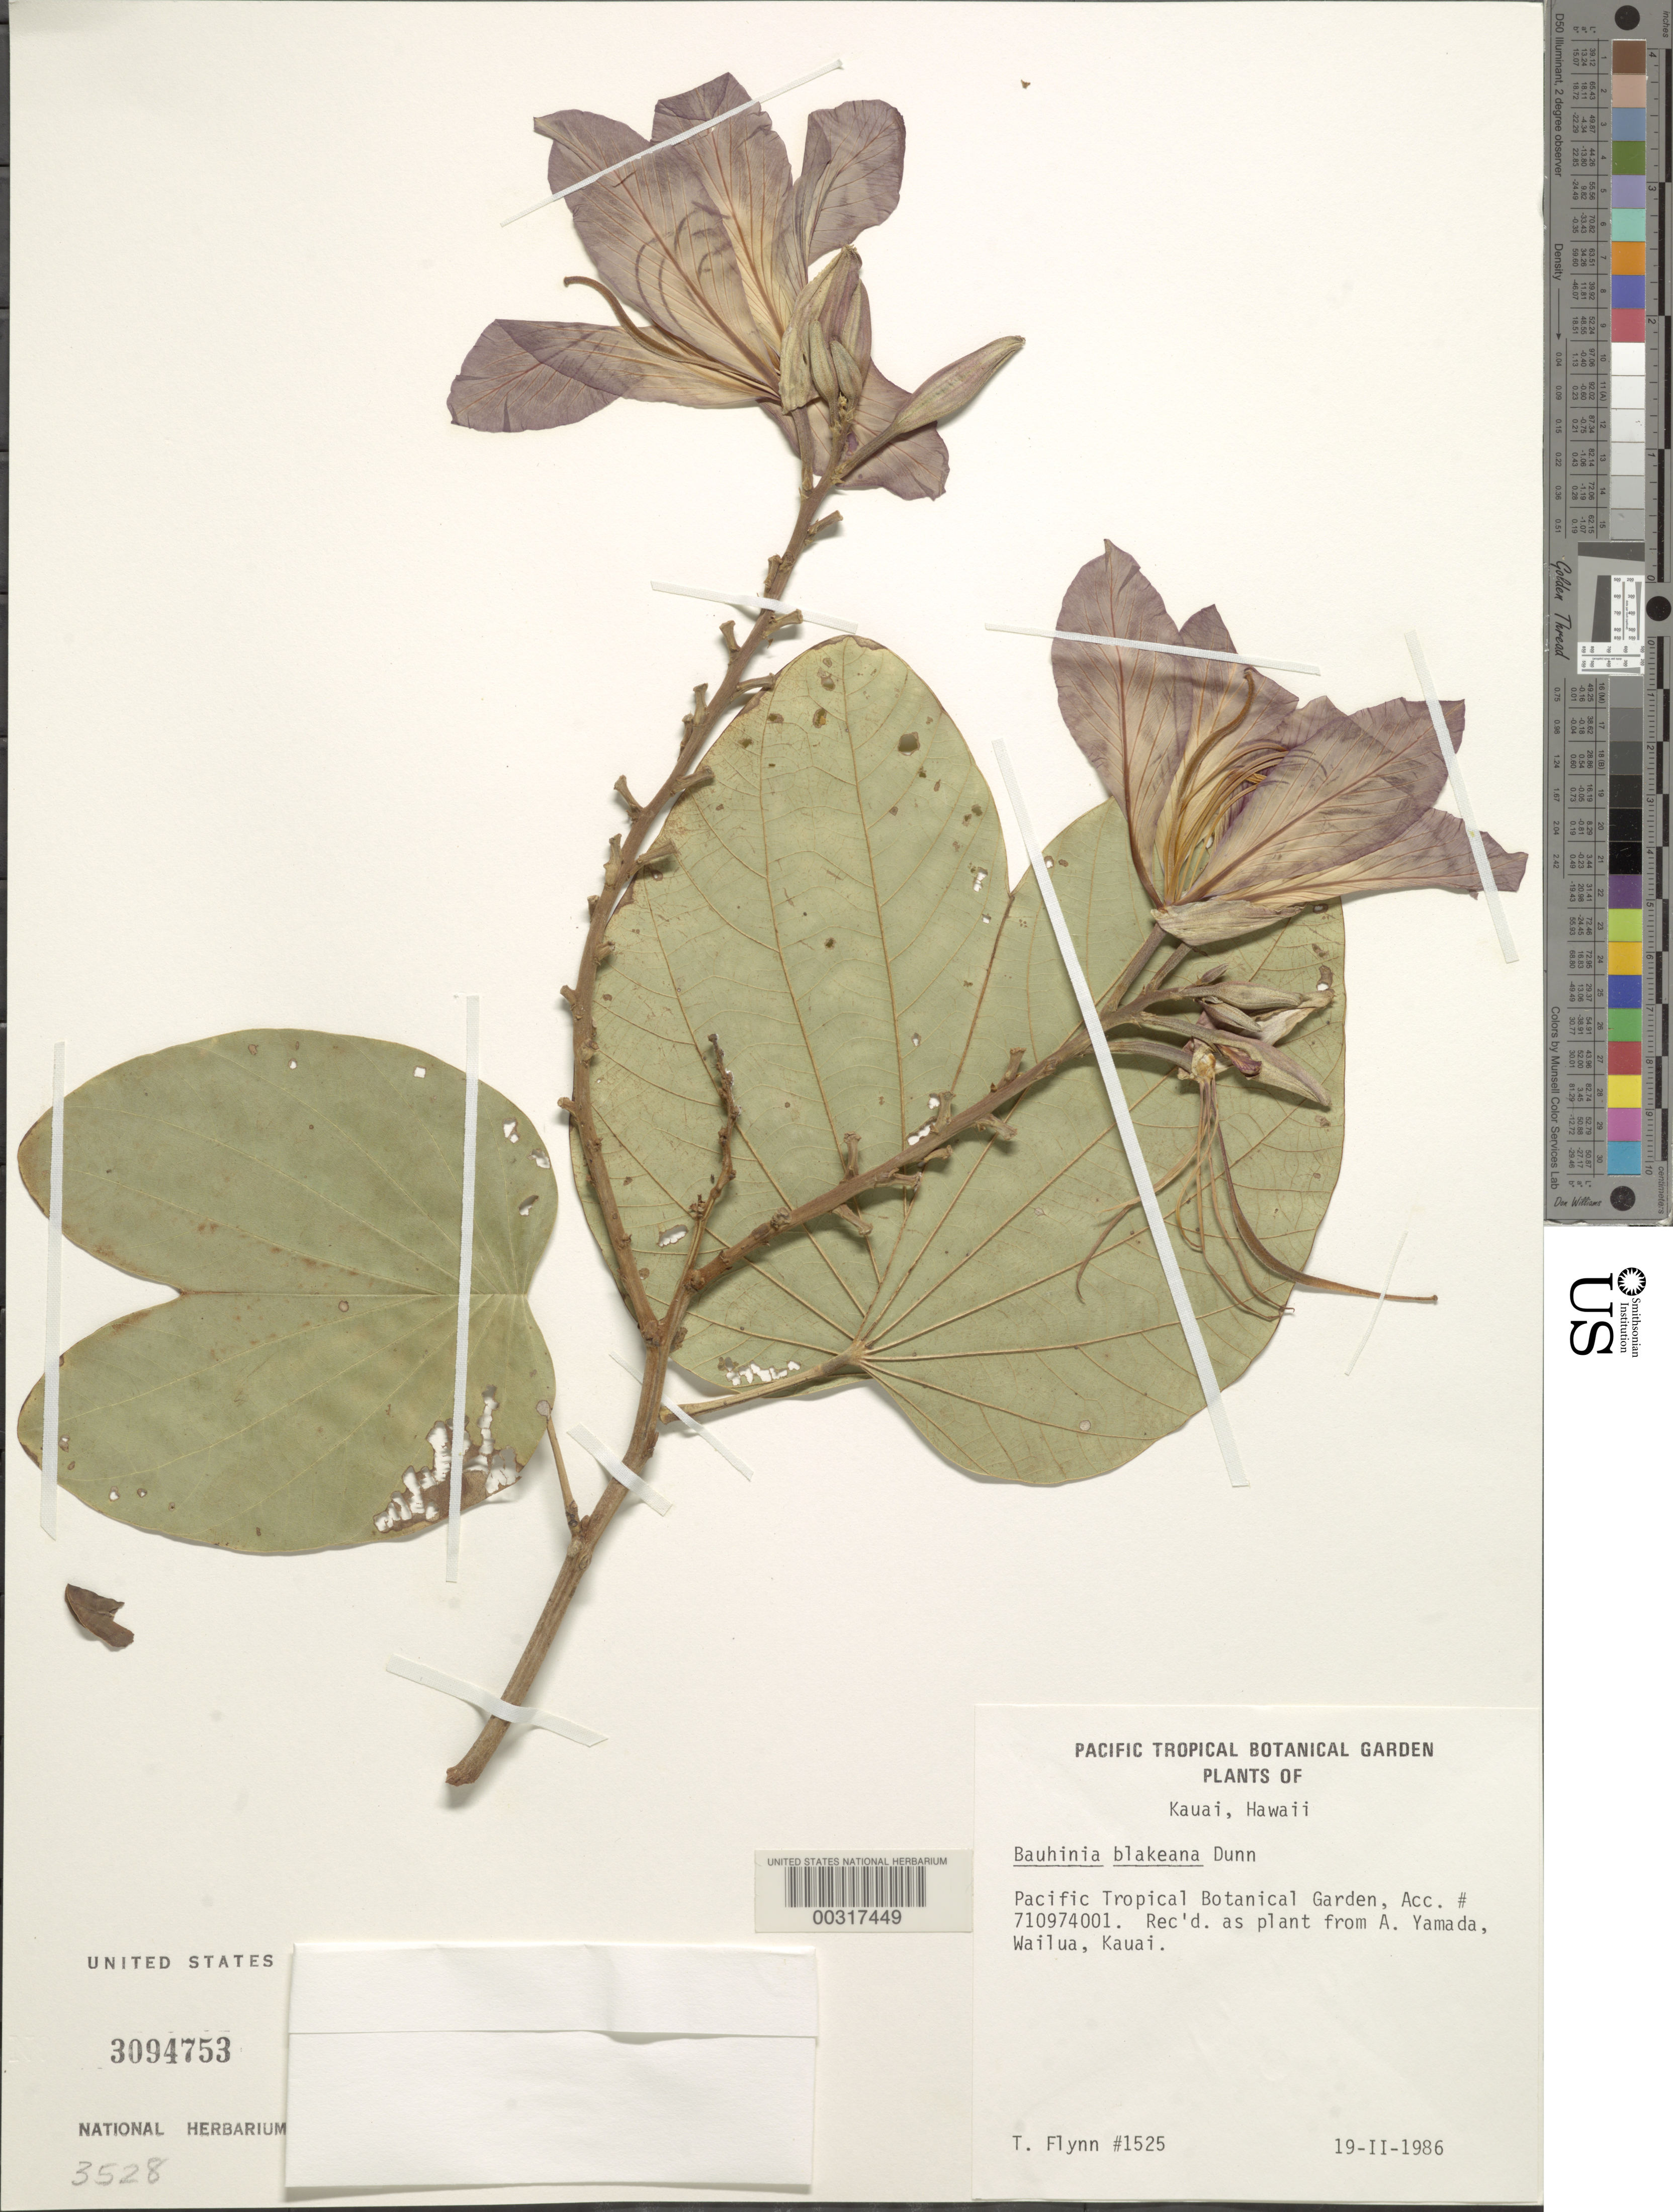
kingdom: Plantae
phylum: Tracheophyta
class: Magnoliopsida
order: Fabales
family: Fabaceae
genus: Bauhinia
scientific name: Bauhinia monandra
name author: Kurz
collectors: T. W. Flynn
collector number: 1525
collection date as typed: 19 Feb 1986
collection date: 1986-02-19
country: United States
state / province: Hawaii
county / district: Kauai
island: Kaua'i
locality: Kauai, pacific tropical botanical garden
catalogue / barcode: US 3094753